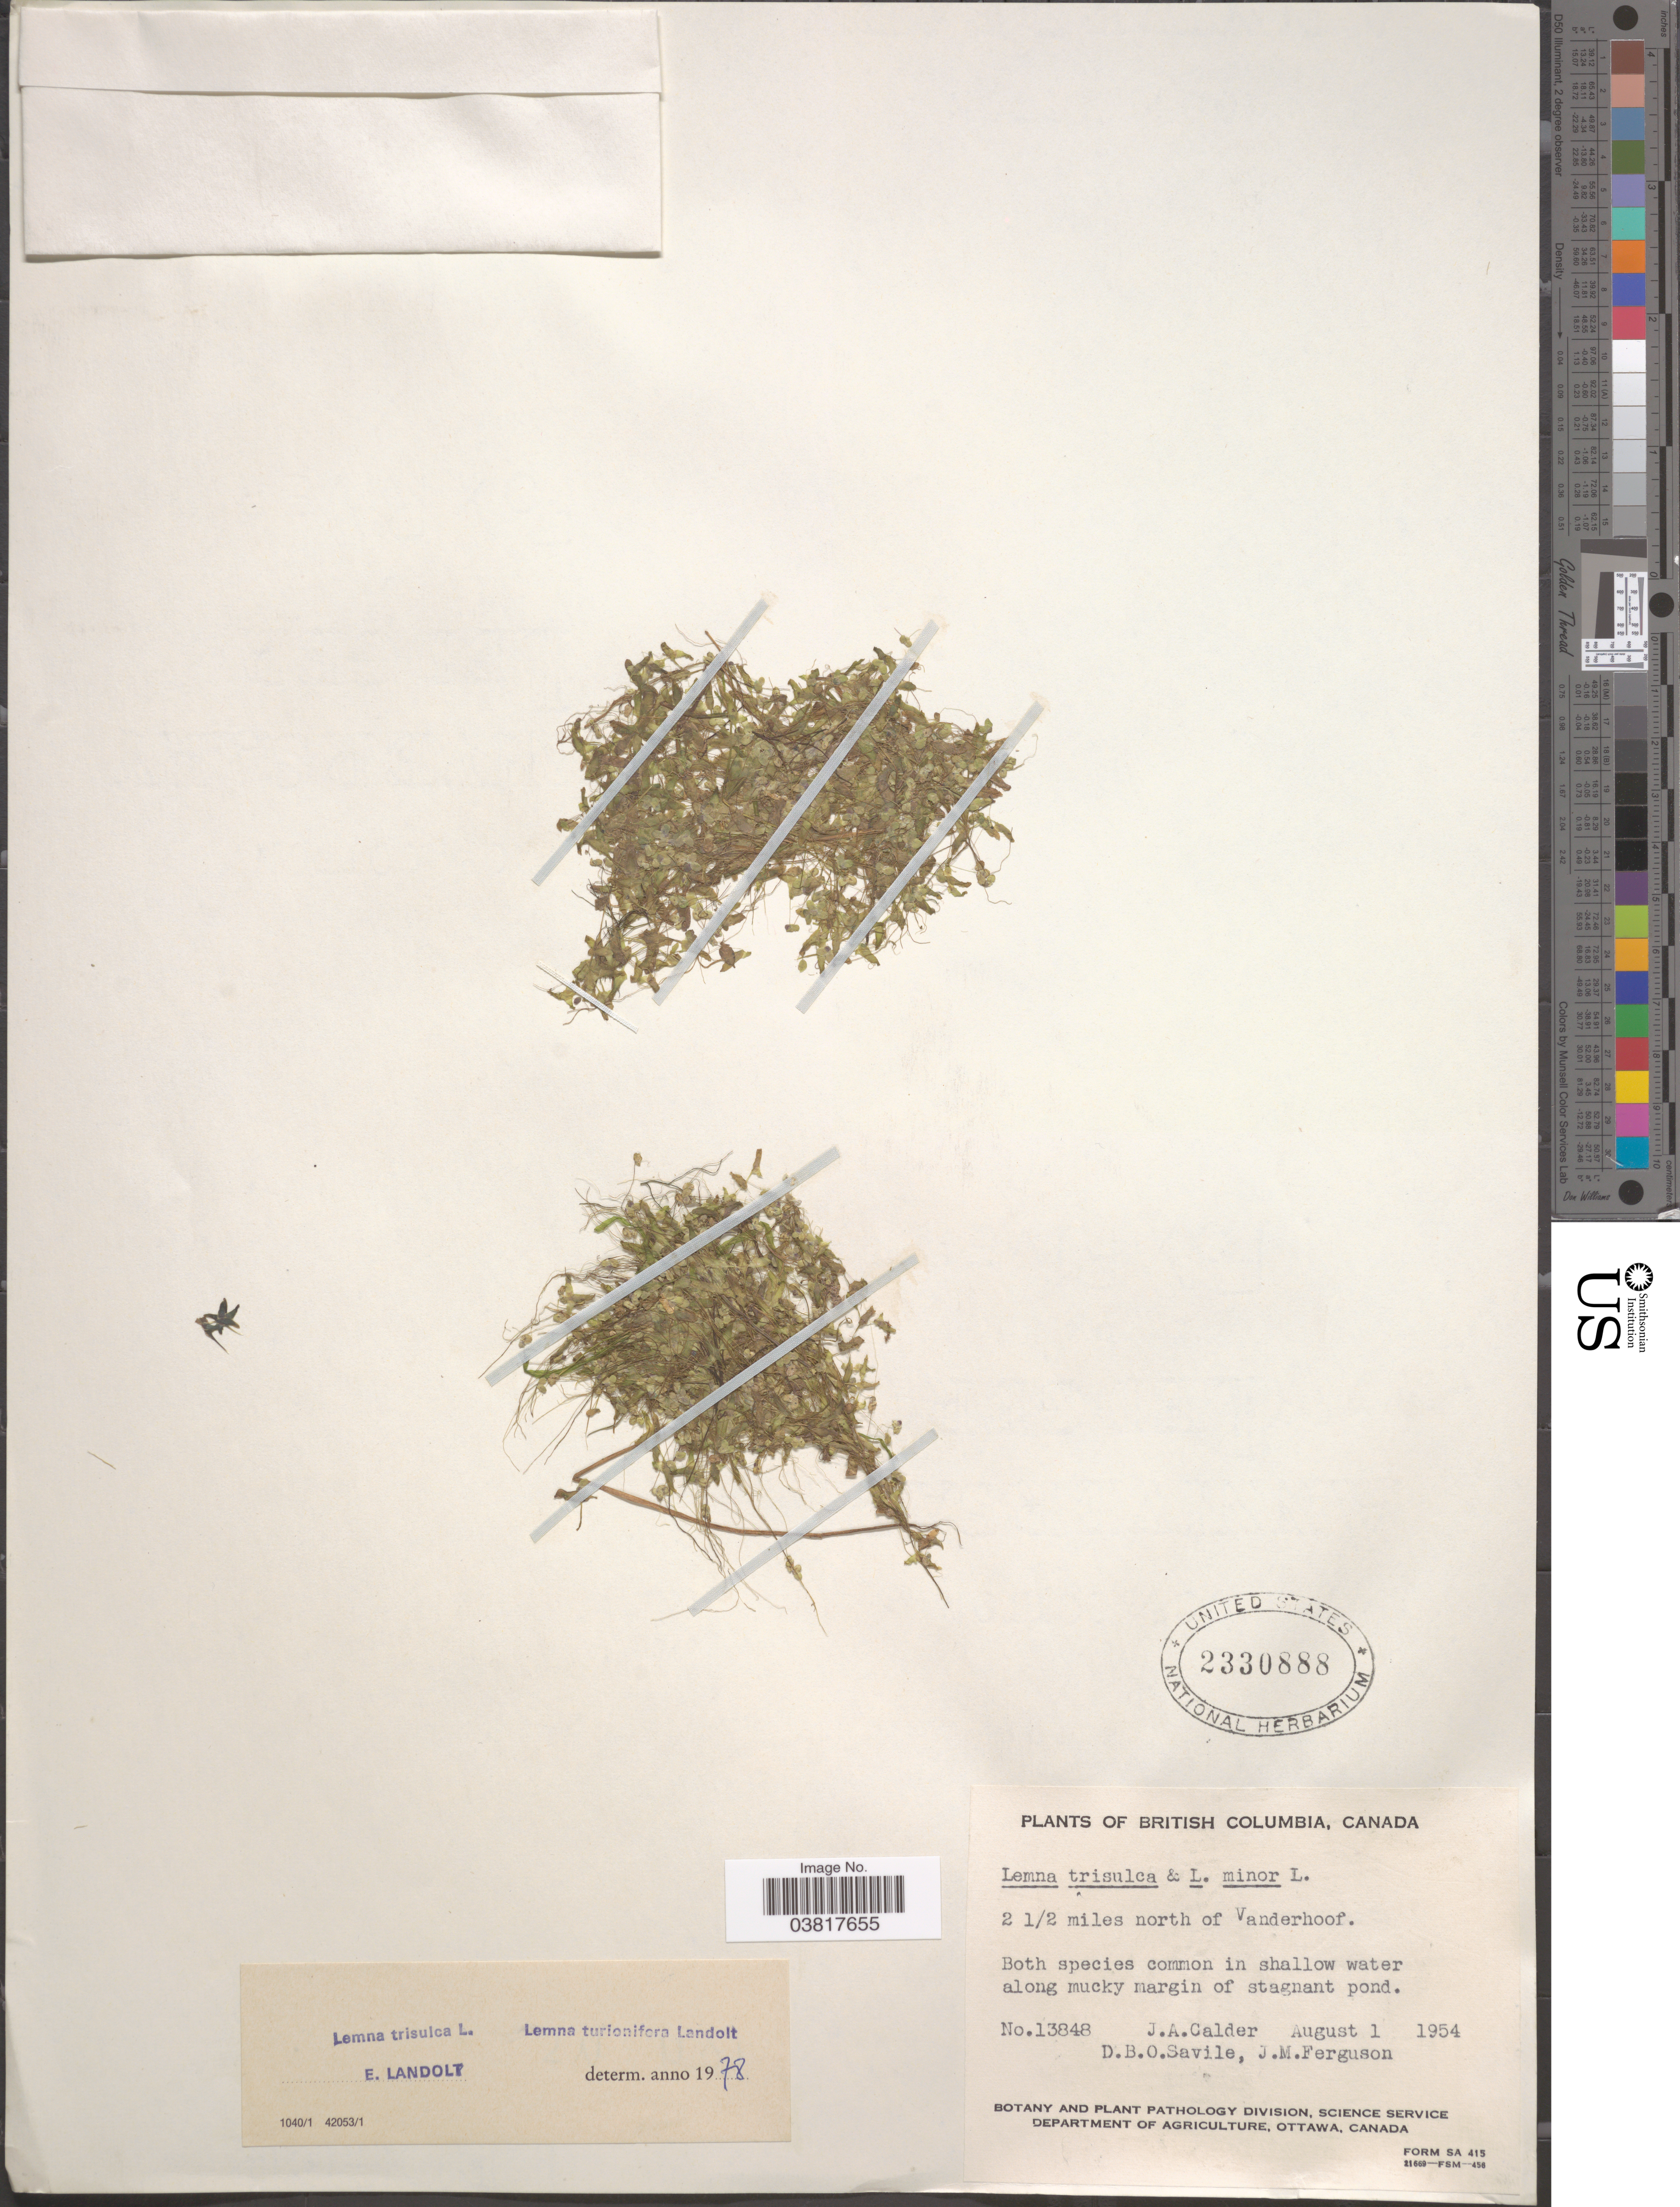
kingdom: Plantae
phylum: Tracheophyta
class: Liliopsida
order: Alismatales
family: Araceae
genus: Lemna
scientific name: Lemna trisulca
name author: L.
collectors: J. A. Calder, D. Savile & J. M. Ferguson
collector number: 13848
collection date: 1954-08-01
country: Canada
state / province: British Columbia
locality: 2½ miles north of Vanderhoof.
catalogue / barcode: US 2330888